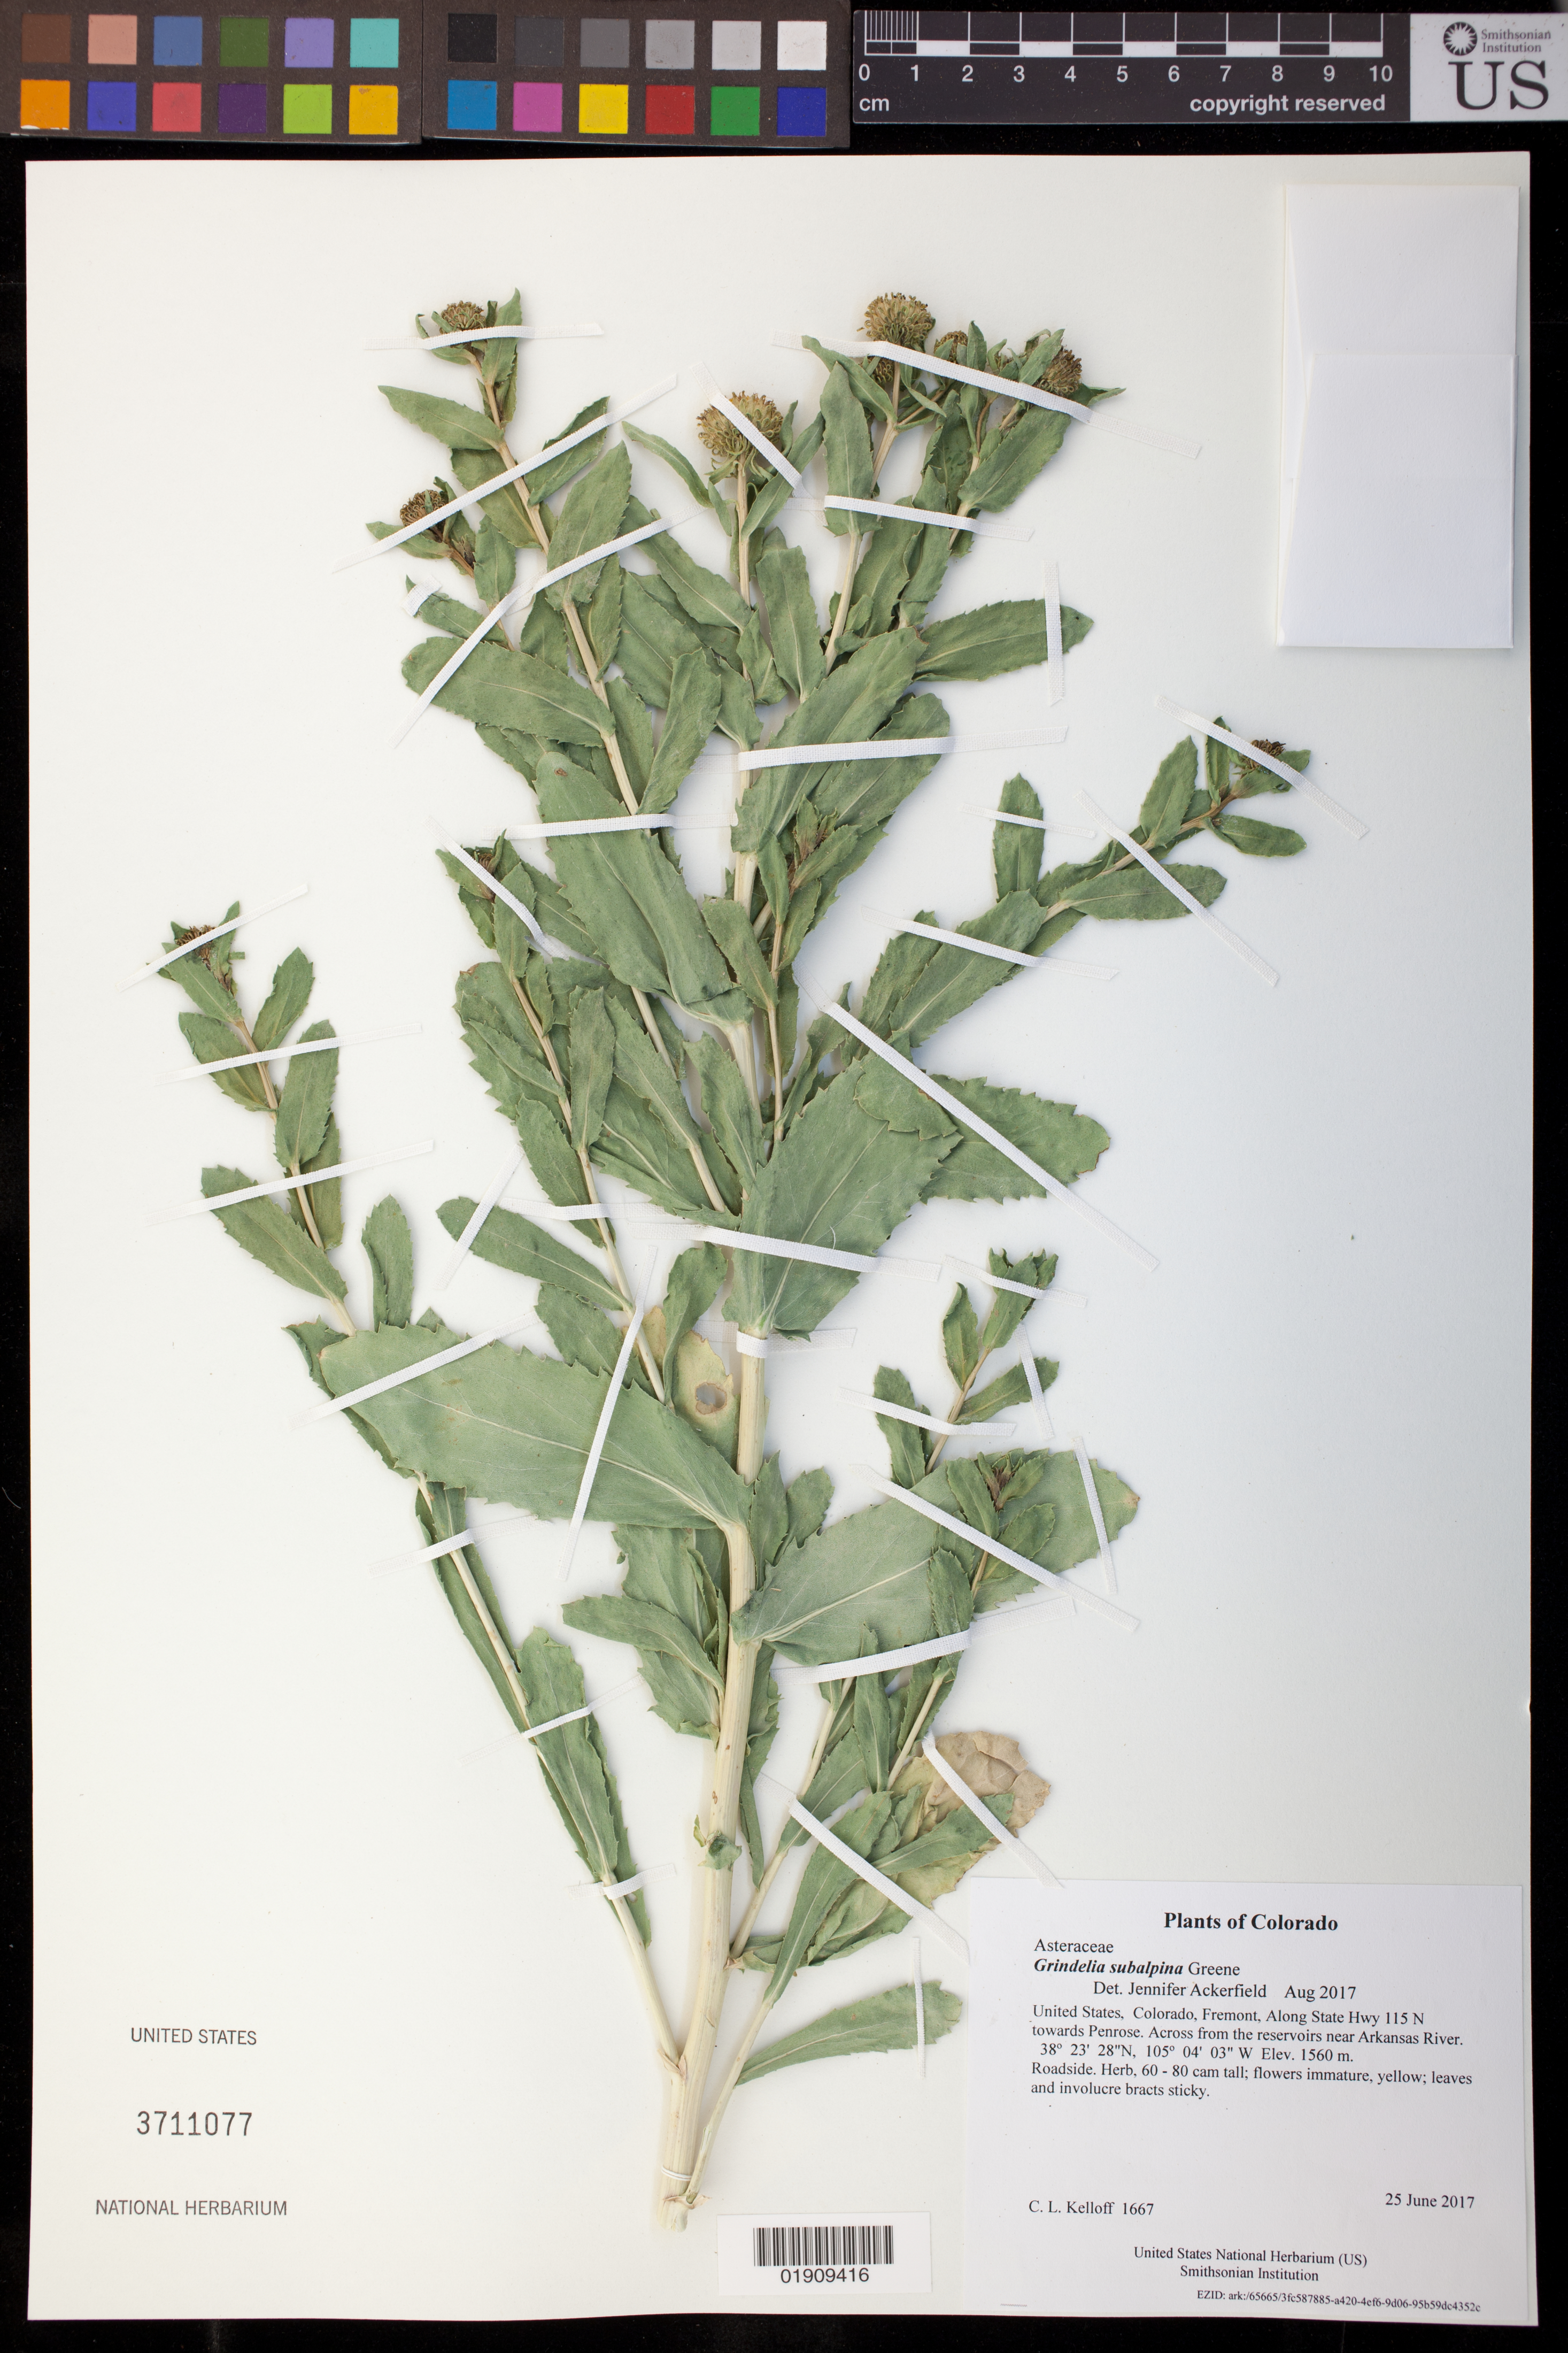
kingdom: Plantae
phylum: Tracheophyta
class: Magnoliopsida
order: Asterales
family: Asteraceae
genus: Grindelia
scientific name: Grindelia subalpina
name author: S.W. Greene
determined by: Ackerfield, Jennifer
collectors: C. L. Kelloff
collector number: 1667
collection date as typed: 25 June 2017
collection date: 2017-06-25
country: United States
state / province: Colorado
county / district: Fremont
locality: Along State Hwy 115 N towards Penrose. Across from the reservoirs near Arkansas River.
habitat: Roadside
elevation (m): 1560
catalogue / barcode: US 3711077